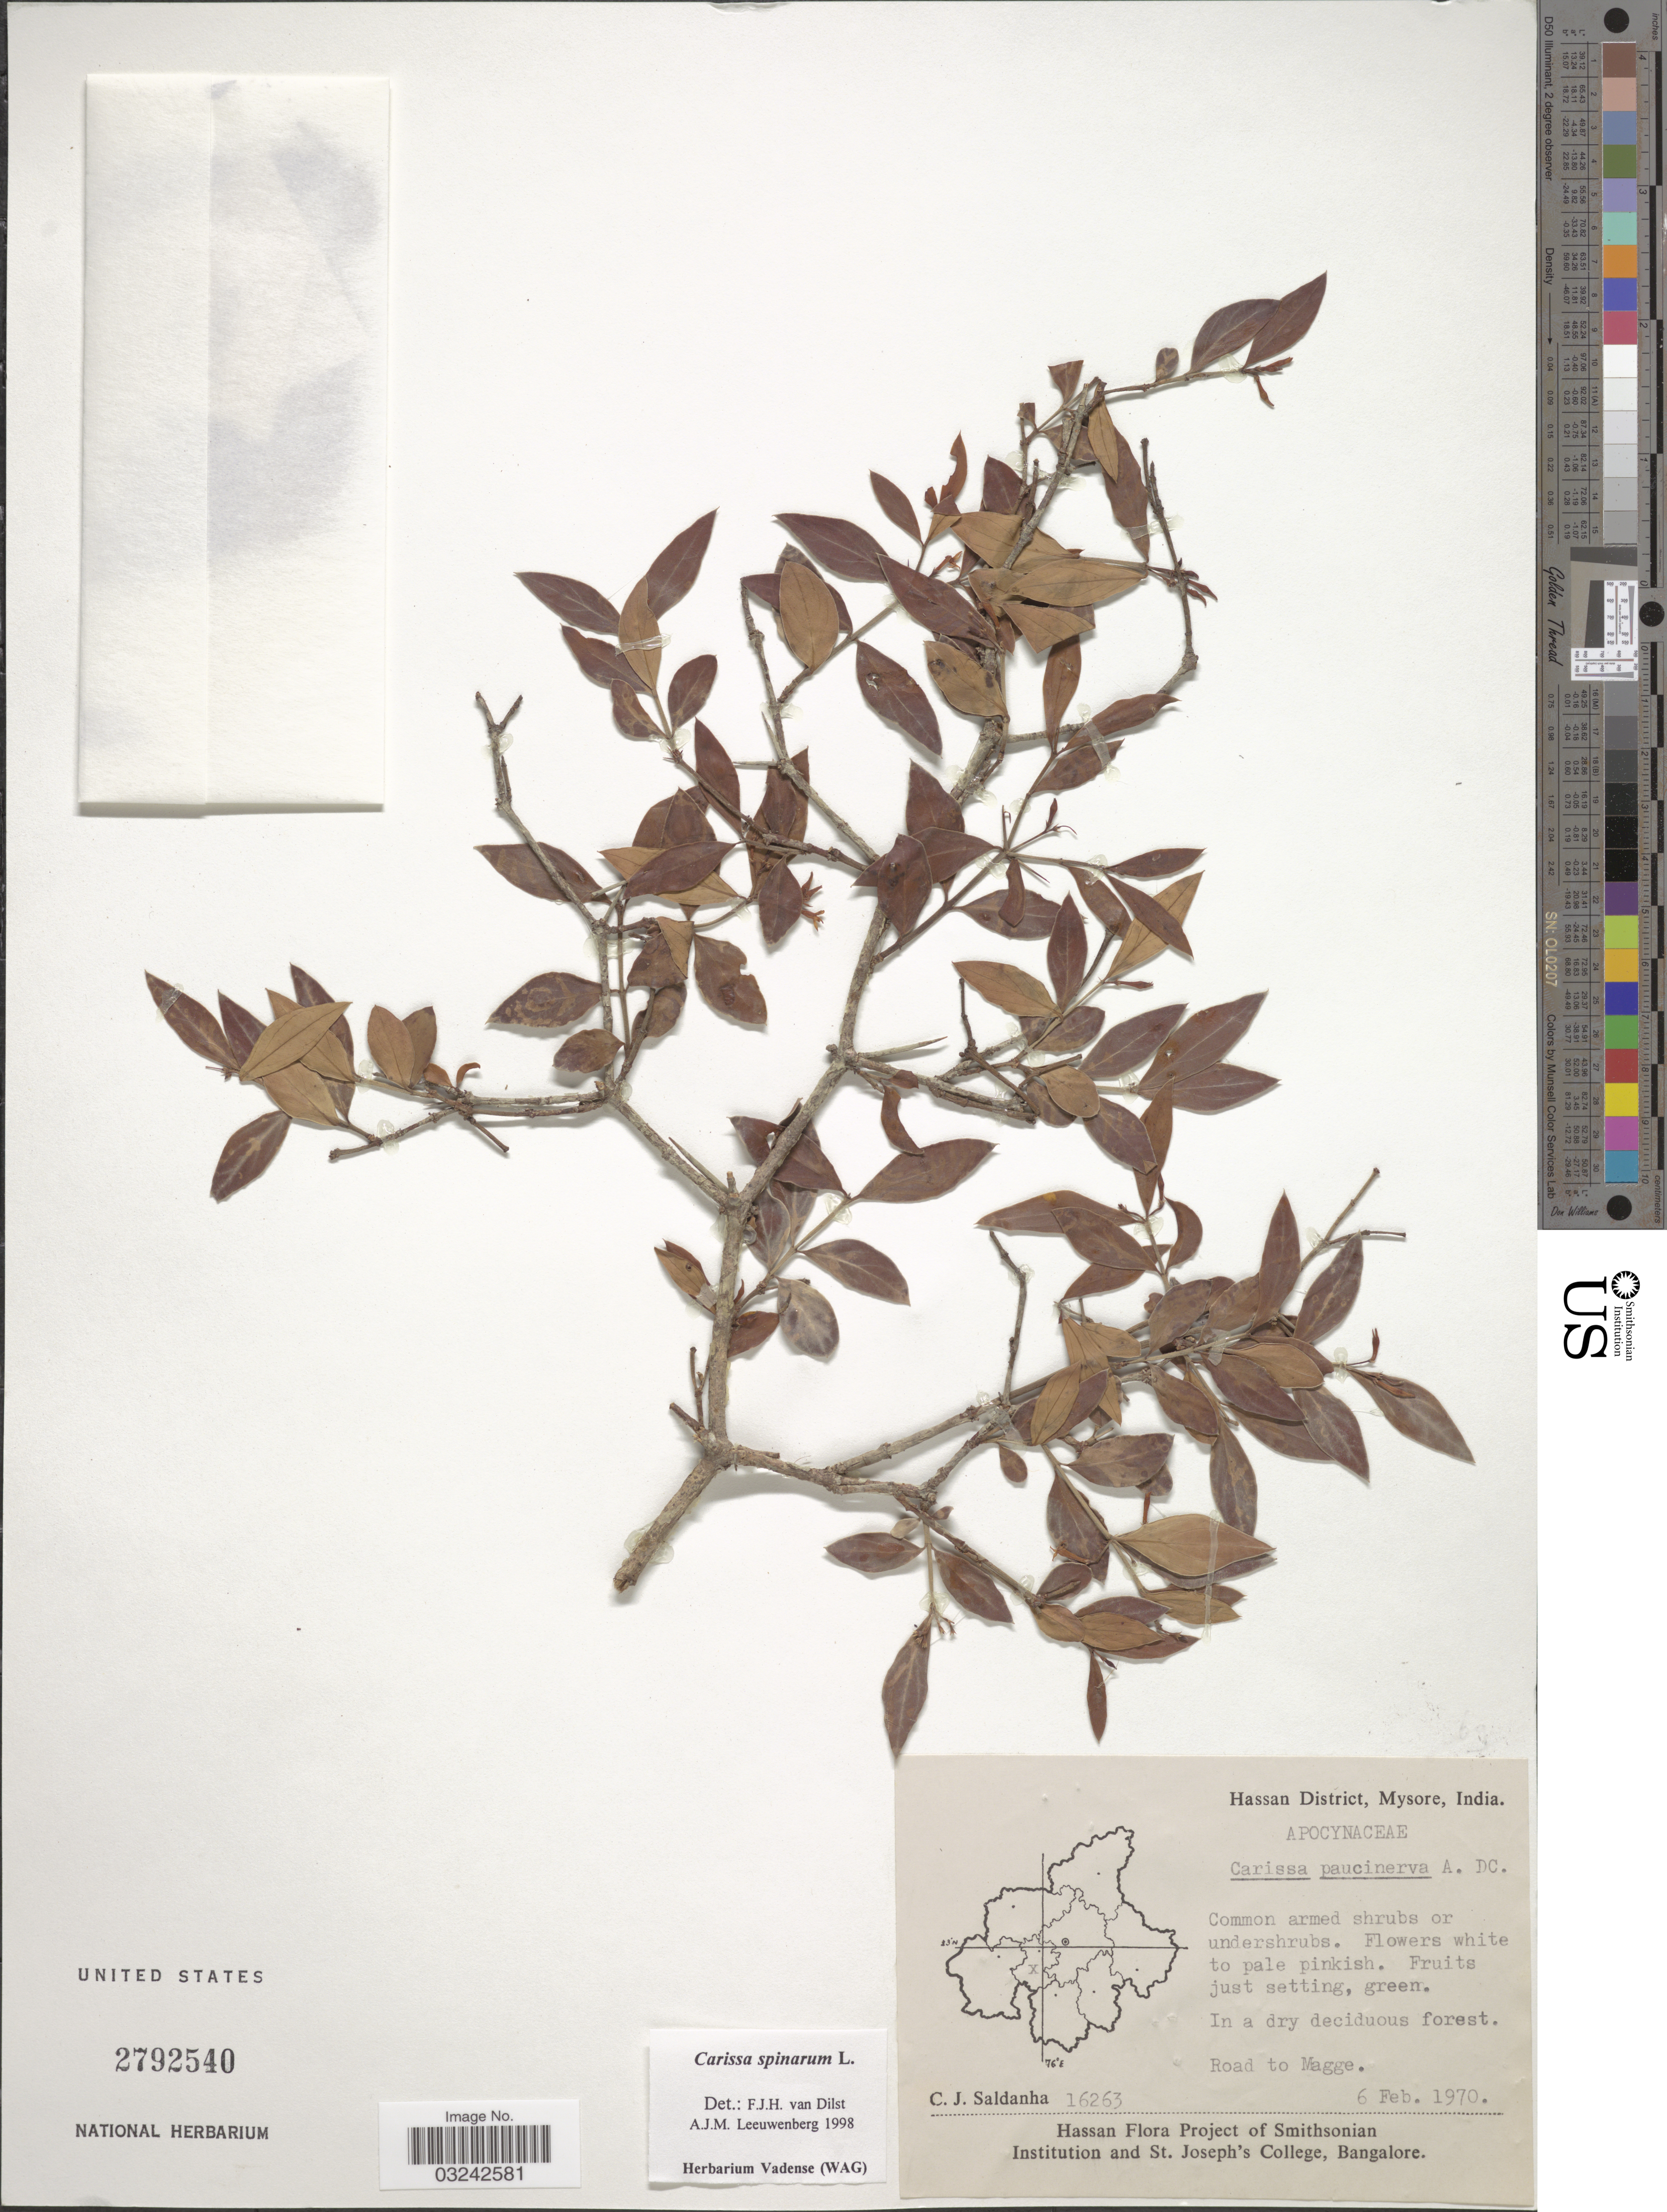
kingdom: Plantae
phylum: Tracheophyta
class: Magnoliopsida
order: Gentianales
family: Apocynaceae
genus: Carissa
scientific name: Carissa spinarum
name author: L.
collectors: C. J. Saldanha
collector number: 16263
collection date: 1970-02-06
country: India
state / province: Karnataka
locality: Hassan District, Mysore. Road to Magge.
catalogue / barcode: US 2792540